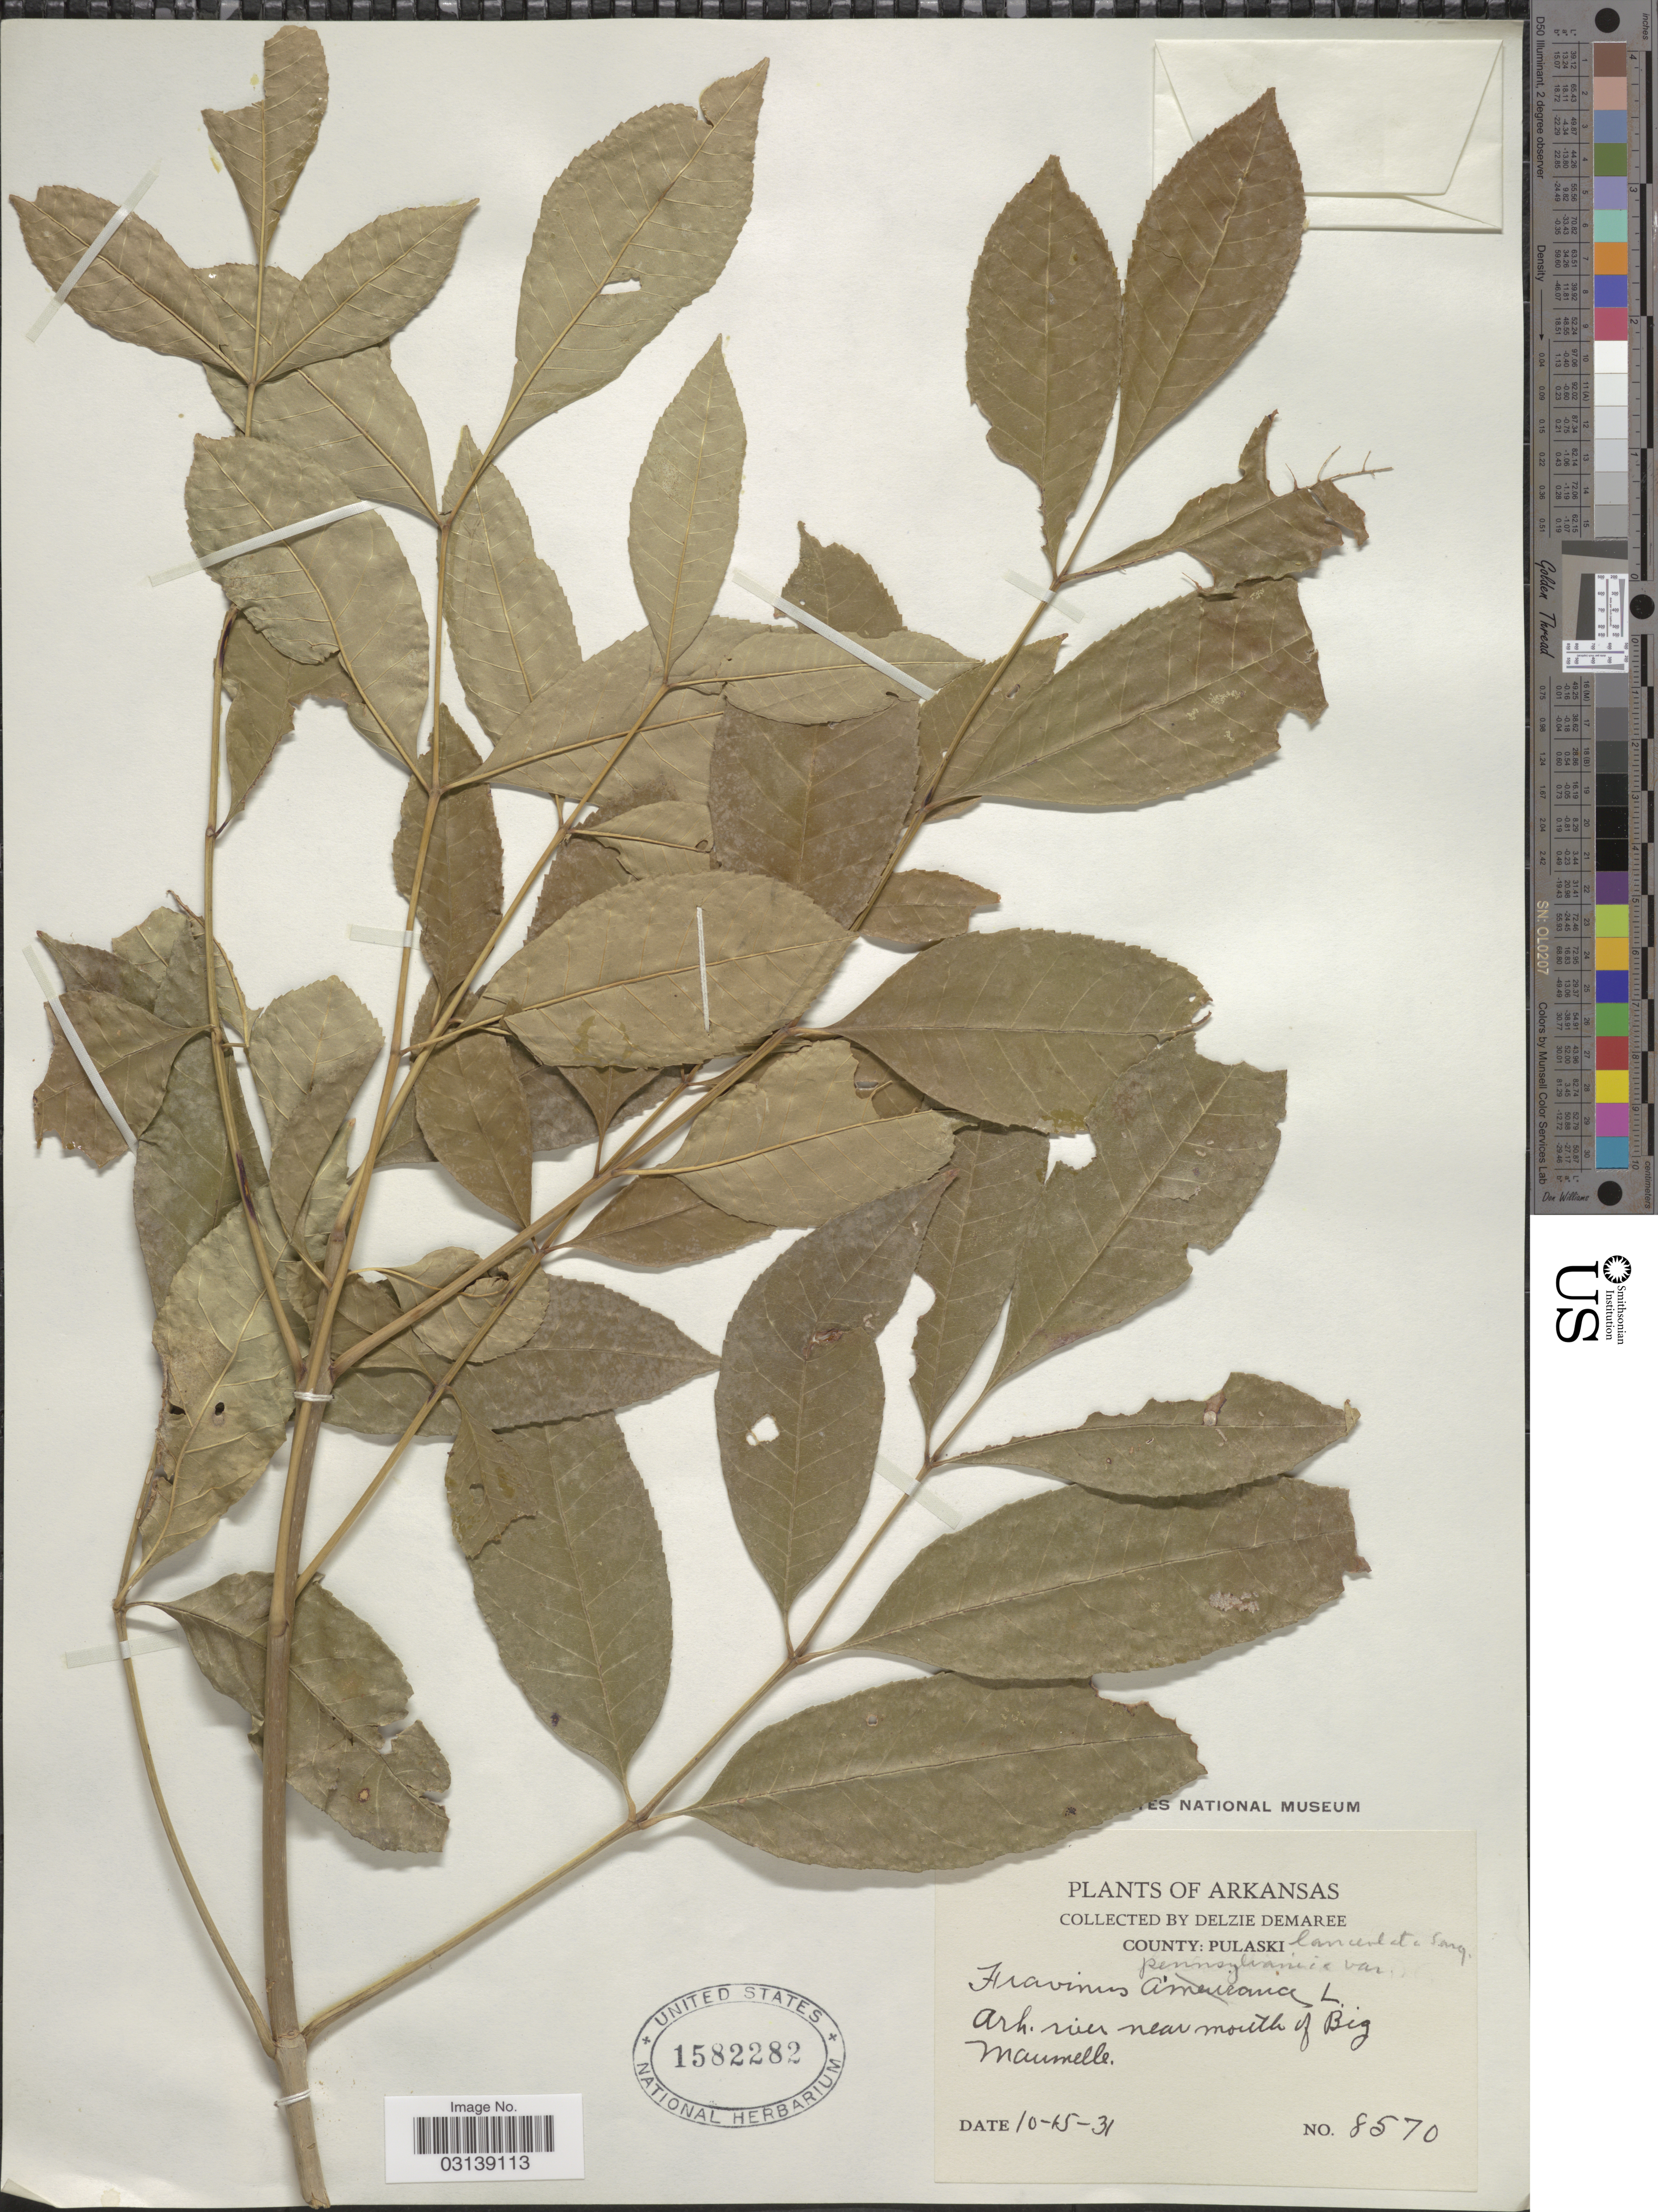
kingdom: Plantae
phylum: Tracheophyta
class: Magnoliopsida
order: Lamiales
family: Oleaceae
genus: Fraxinus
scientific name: Fraxinus pennsylvanica var. lanceolata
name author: Sarg.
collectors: D. Demaree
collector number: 8570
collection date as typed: Transcribed d/m/y: 15/10/31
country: United States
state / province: Arkansas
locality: County: Pulaski. Ark. river near mouth of Big Maumelle.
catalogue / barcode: US 1582282